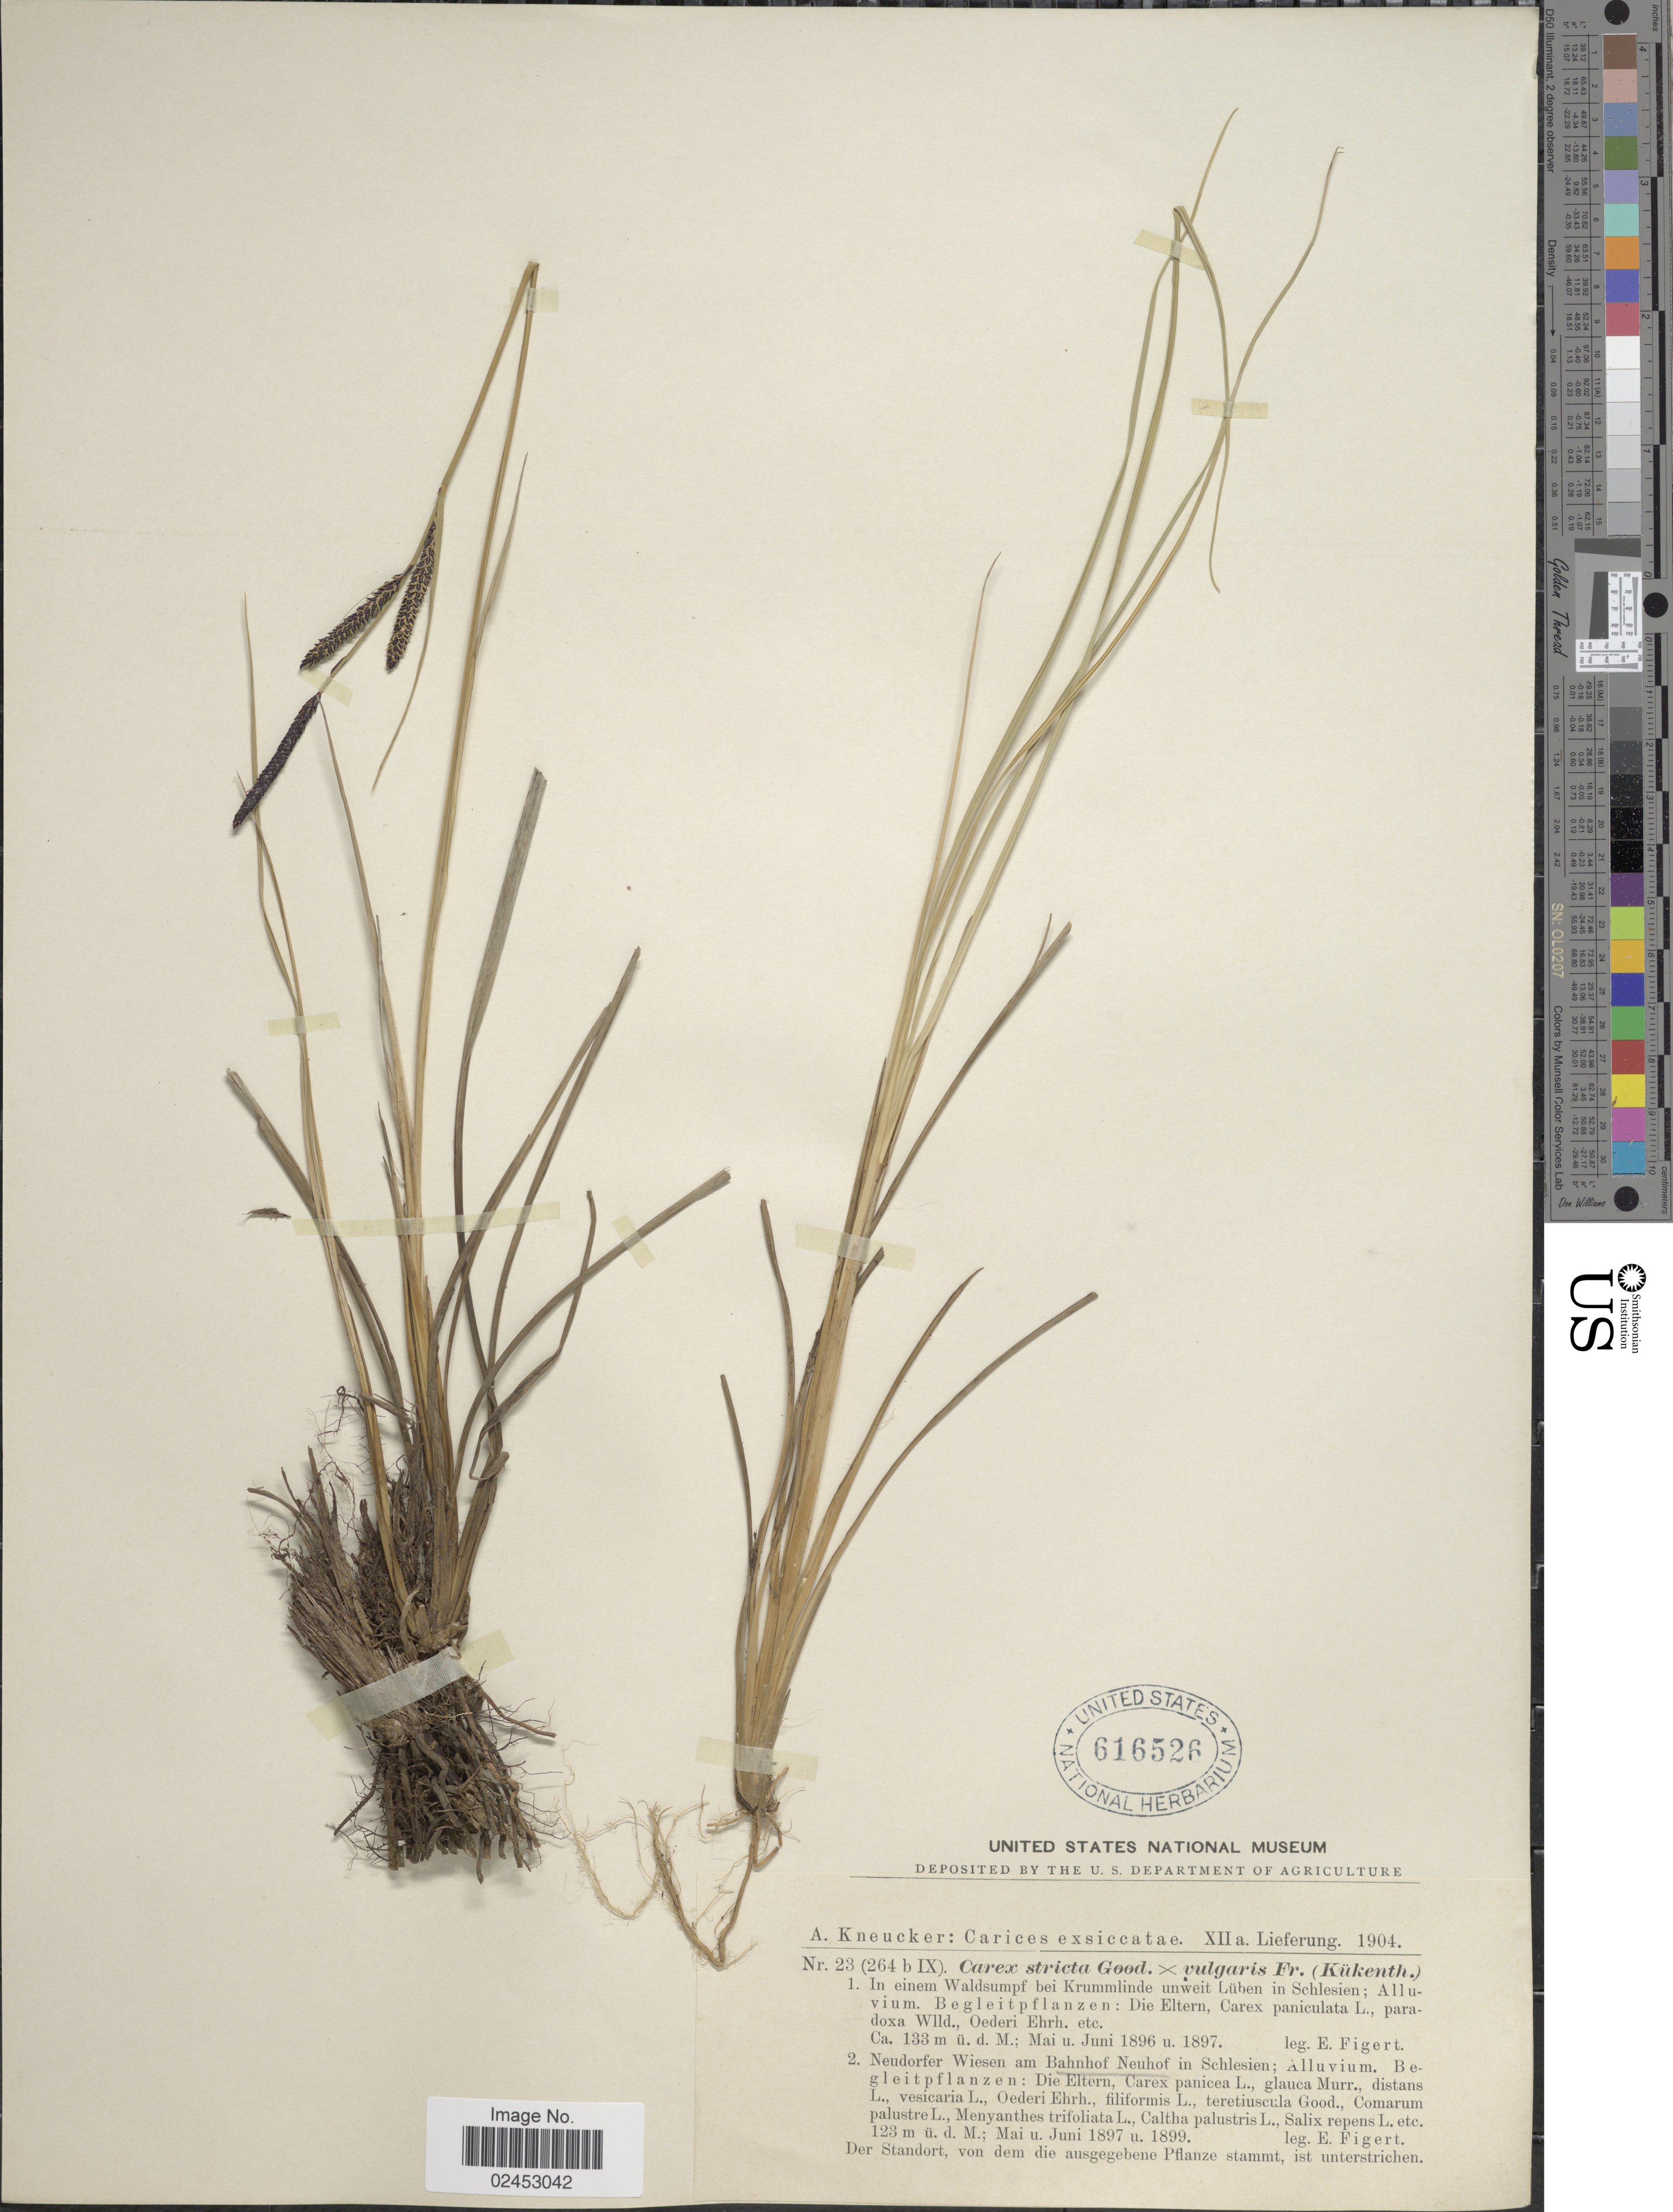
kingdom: Plantae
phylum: Tracheophyta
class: Liliopsida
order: Poales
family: Cyperaceae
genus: Carex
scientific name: Carex stricta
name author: Lam.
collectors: E. Figert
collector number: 23 (264 b IX)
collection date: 1897-05/1899-06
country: Germany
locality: Neudorfer Wiesen am Bahnhof Neuhof in Schlesien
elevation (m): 123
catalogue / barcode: US 616526